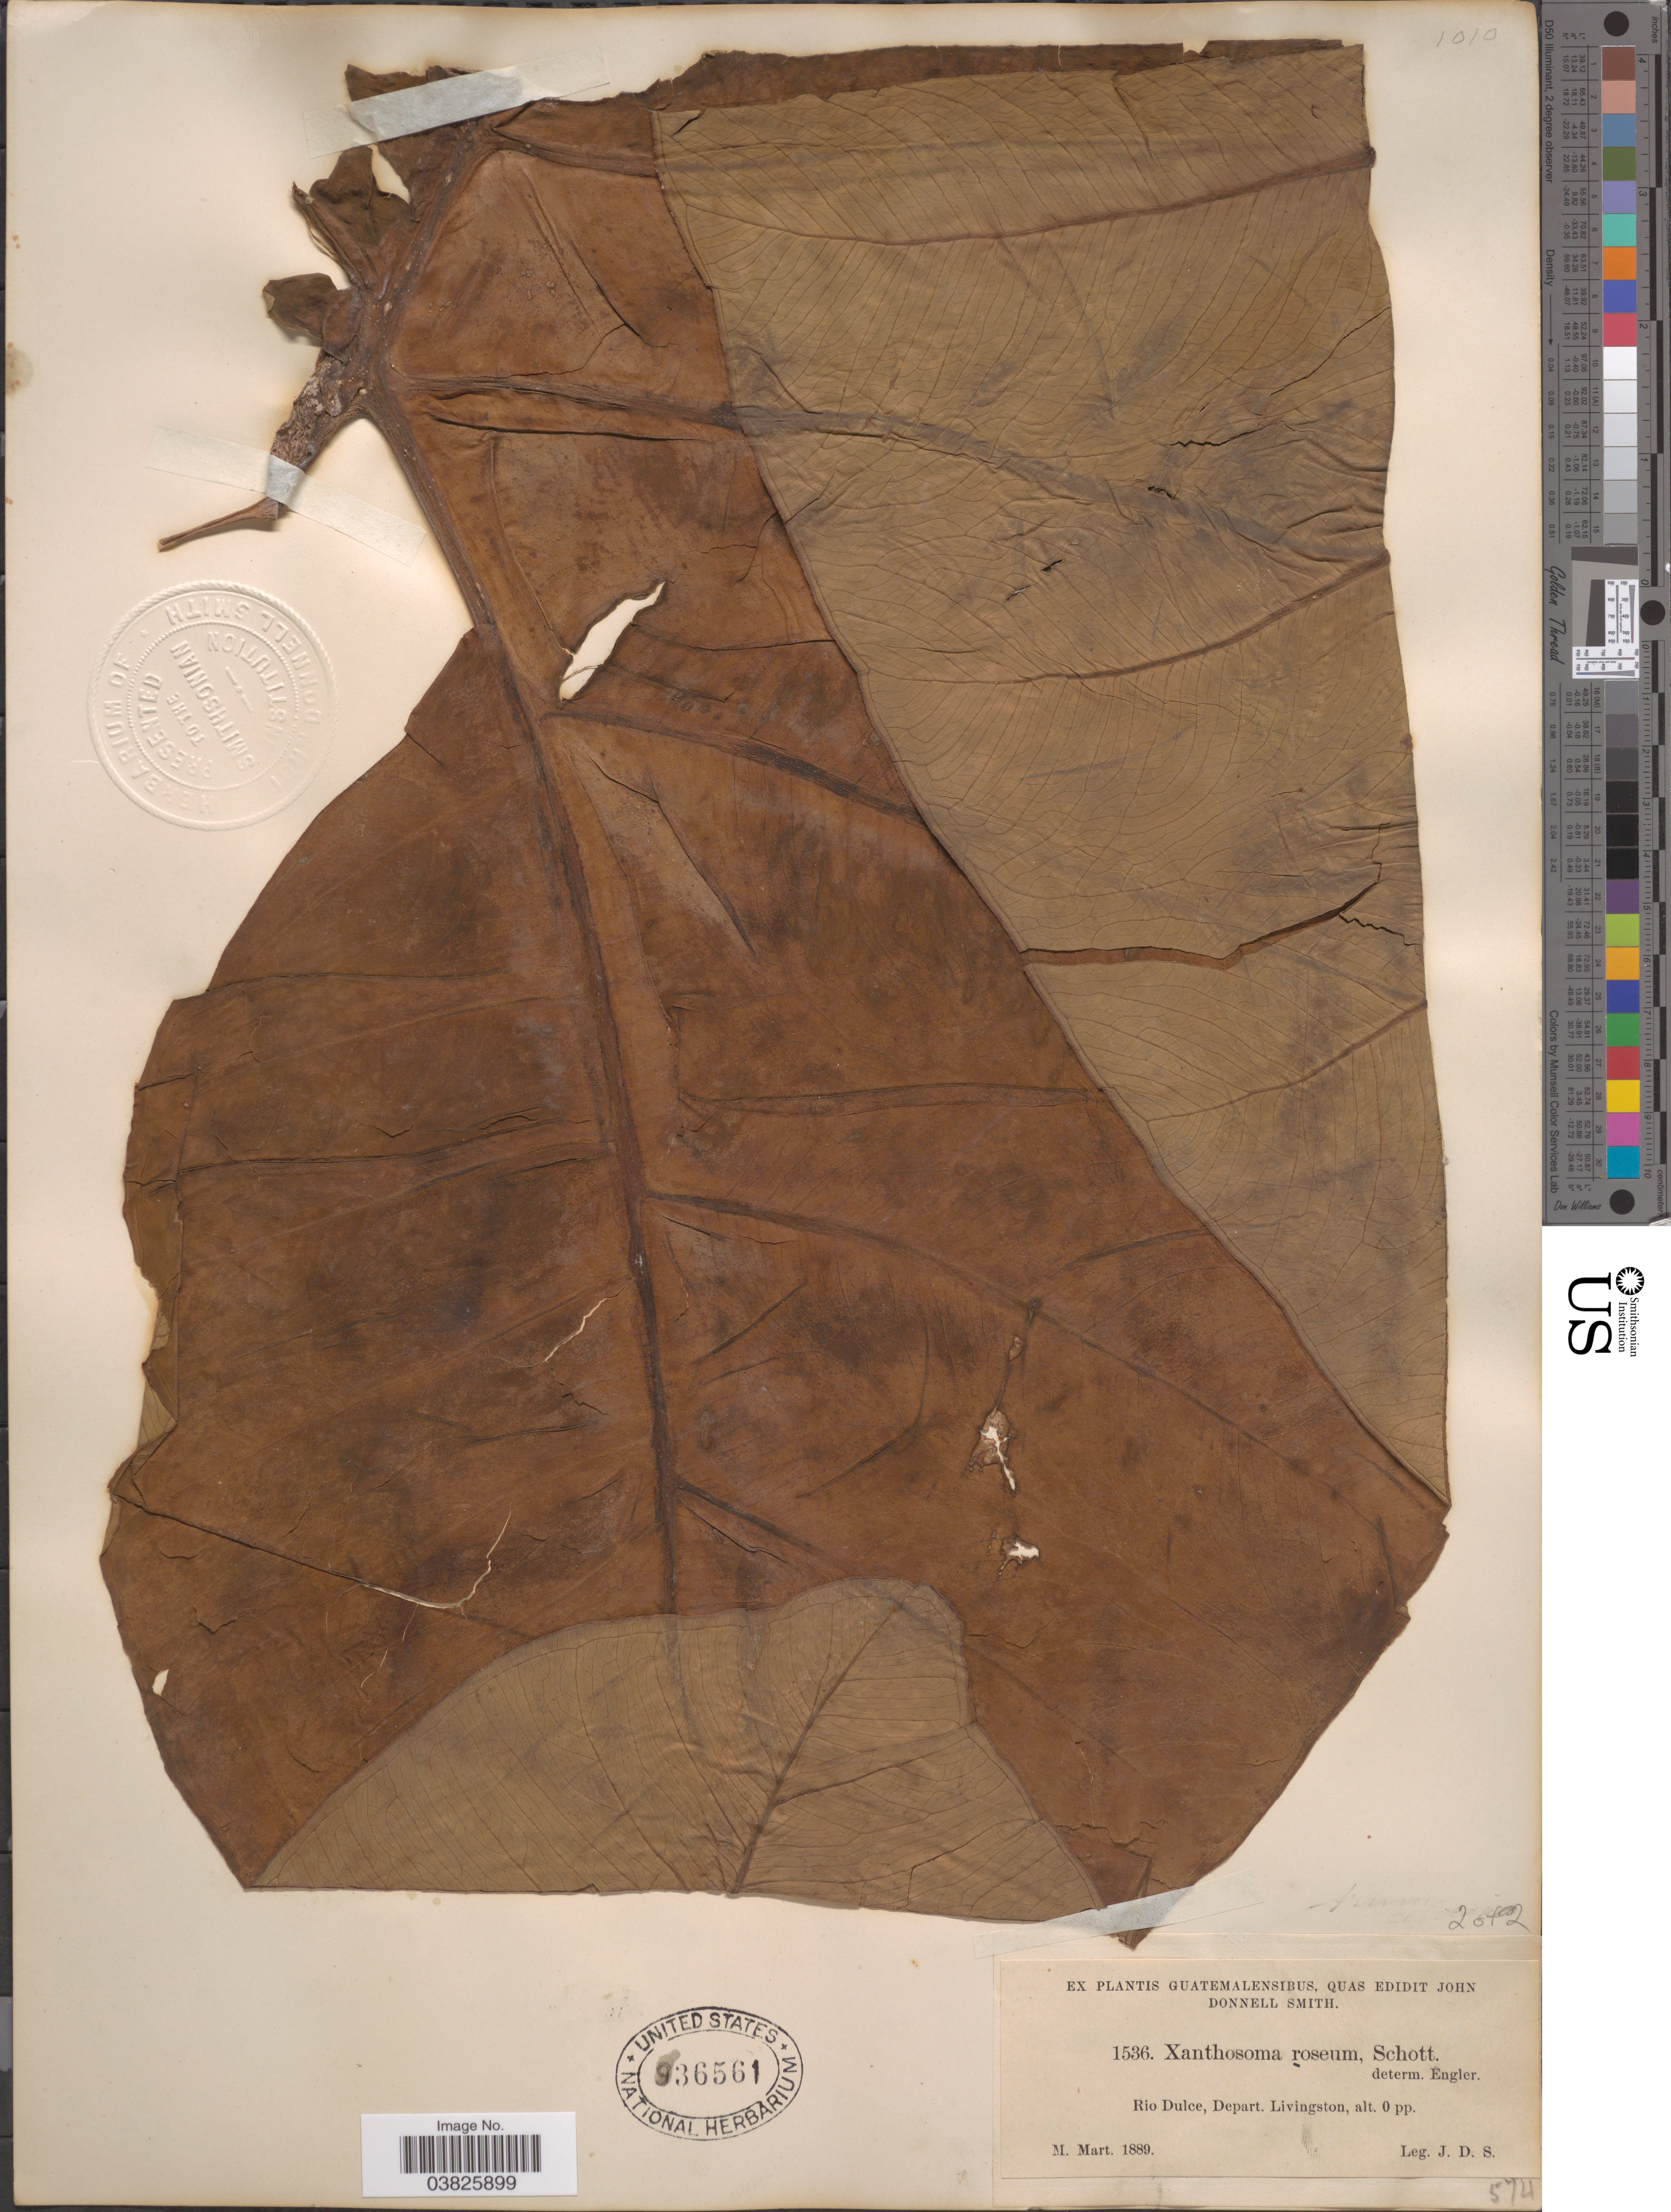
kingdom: Plantae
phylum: Tracheophyta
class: Liliopsida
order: Alismatales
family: Araceae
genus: Xanthosoma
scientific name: Xanthosoma roseum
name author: Schott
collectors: J. Donnell Smith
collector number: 1536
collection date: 1889-03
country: Guatemala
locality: Rio Dulce, Depart. Livingston.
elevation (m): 0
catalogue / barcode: US 936561